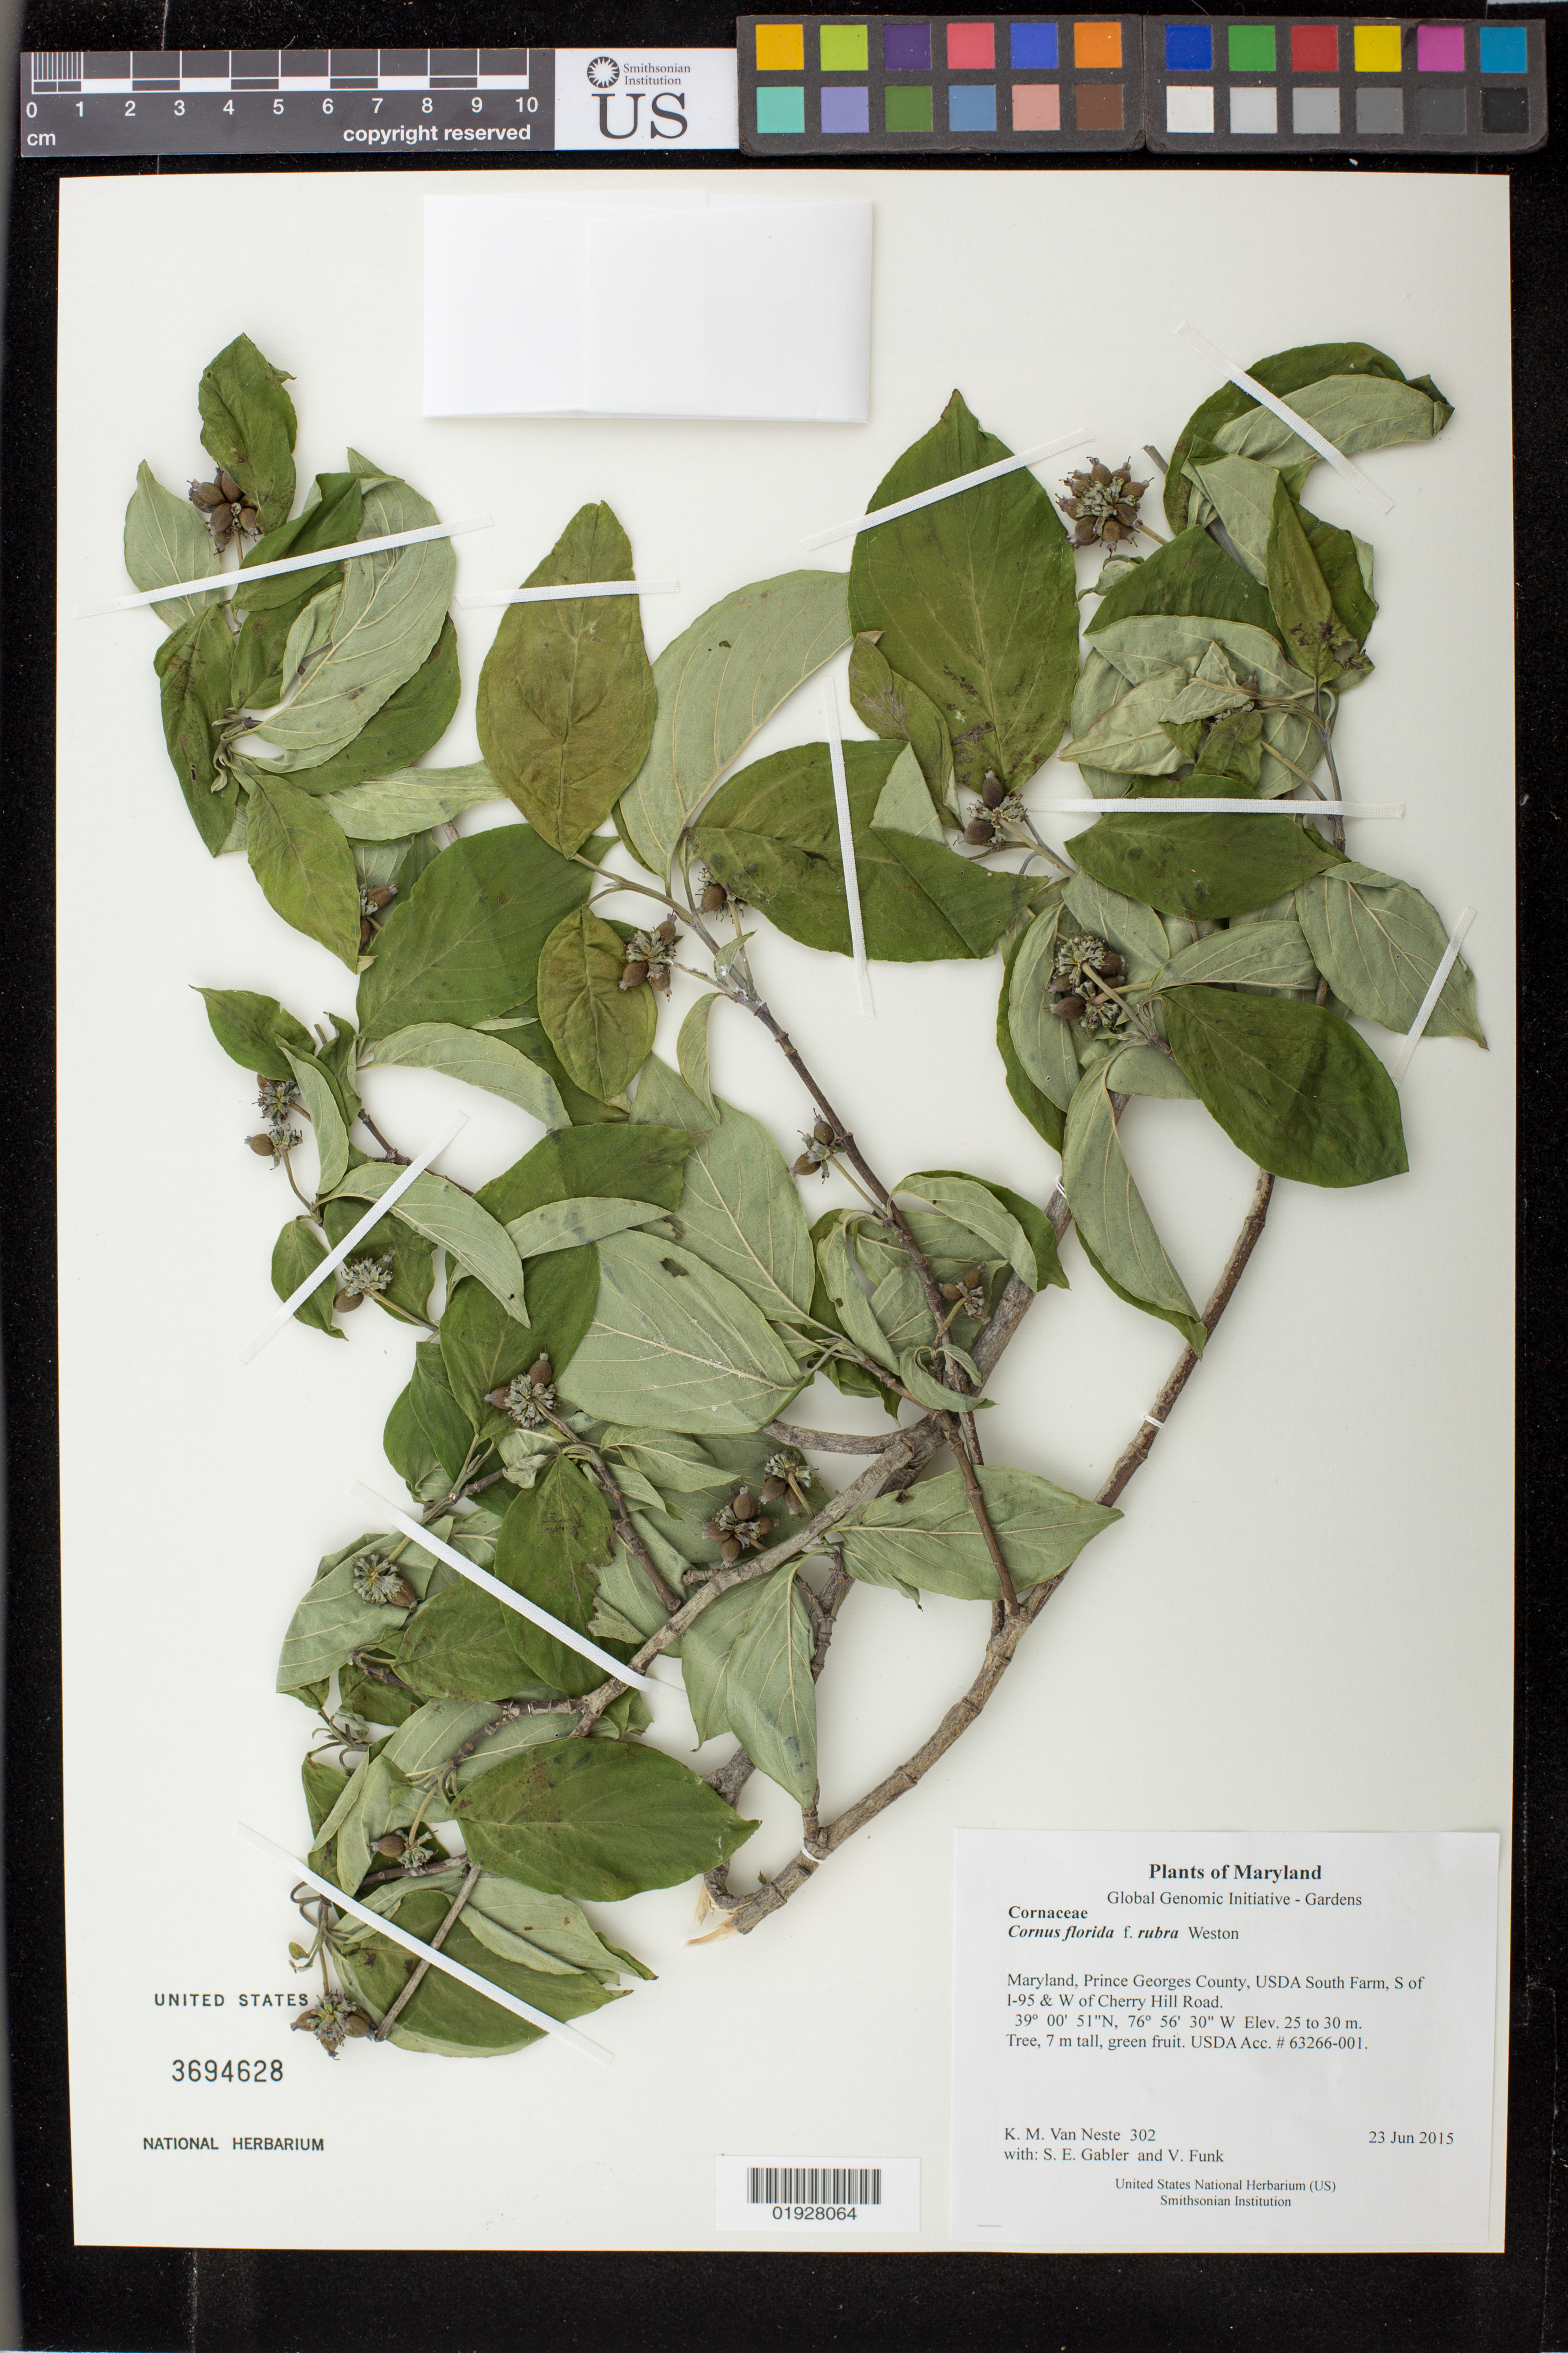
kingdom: Plantae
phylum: Tracheophyta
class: Magnoliopsida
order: Cornales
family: Cornaceae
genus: Cornus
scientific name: Cornus florida f. rubra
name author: Weston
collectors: K. M. Van Neste, S. E. Gabler & V. Funk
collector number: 302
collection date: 2015-06-23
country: United States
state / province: Maryland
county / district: Prince George's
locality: USDA South Farm, S of I-95 & W of Cherry Hill Road.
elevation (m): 25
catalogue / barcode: US 3694628